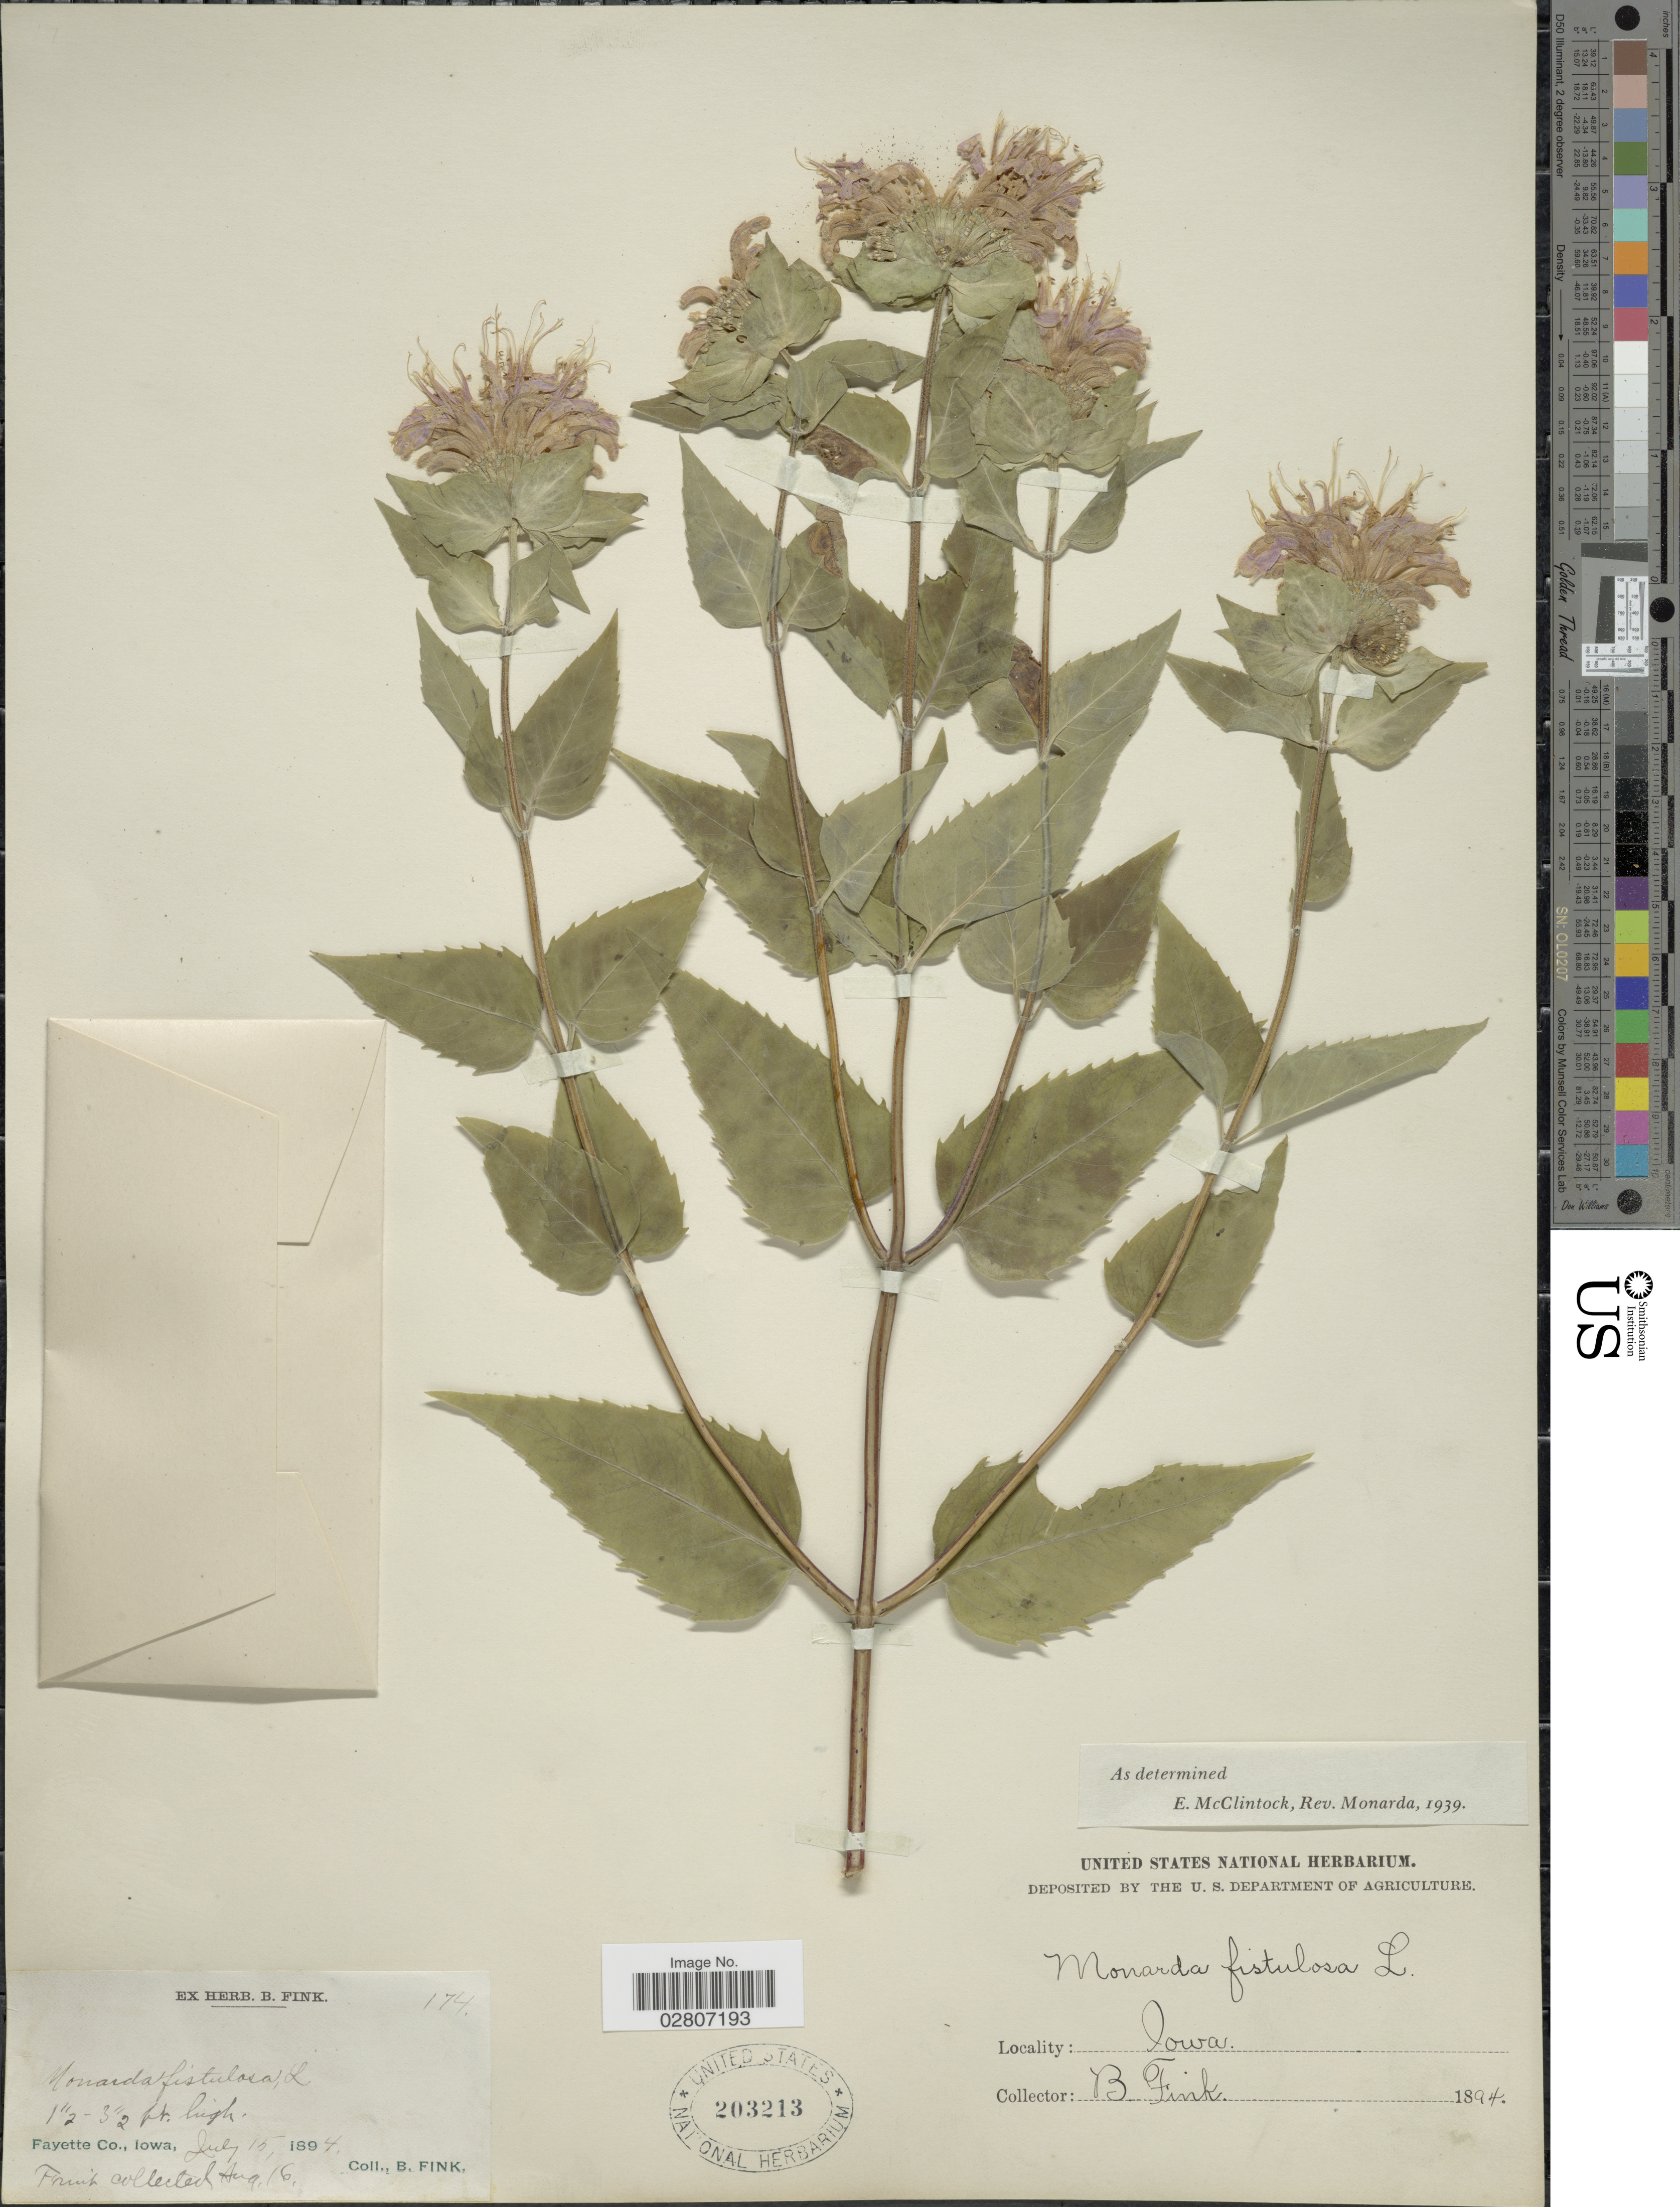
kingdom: Plantae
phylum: Tracheophyta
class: Magnoliopsida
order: Lamiales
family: Lamiaceae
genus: Monarda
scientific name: Monarda fistulosa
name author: L.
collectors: B. Fink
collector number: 174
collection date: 1894-07-15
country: United States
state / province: Iowa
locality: Fayette Co.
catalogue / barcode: US 203213